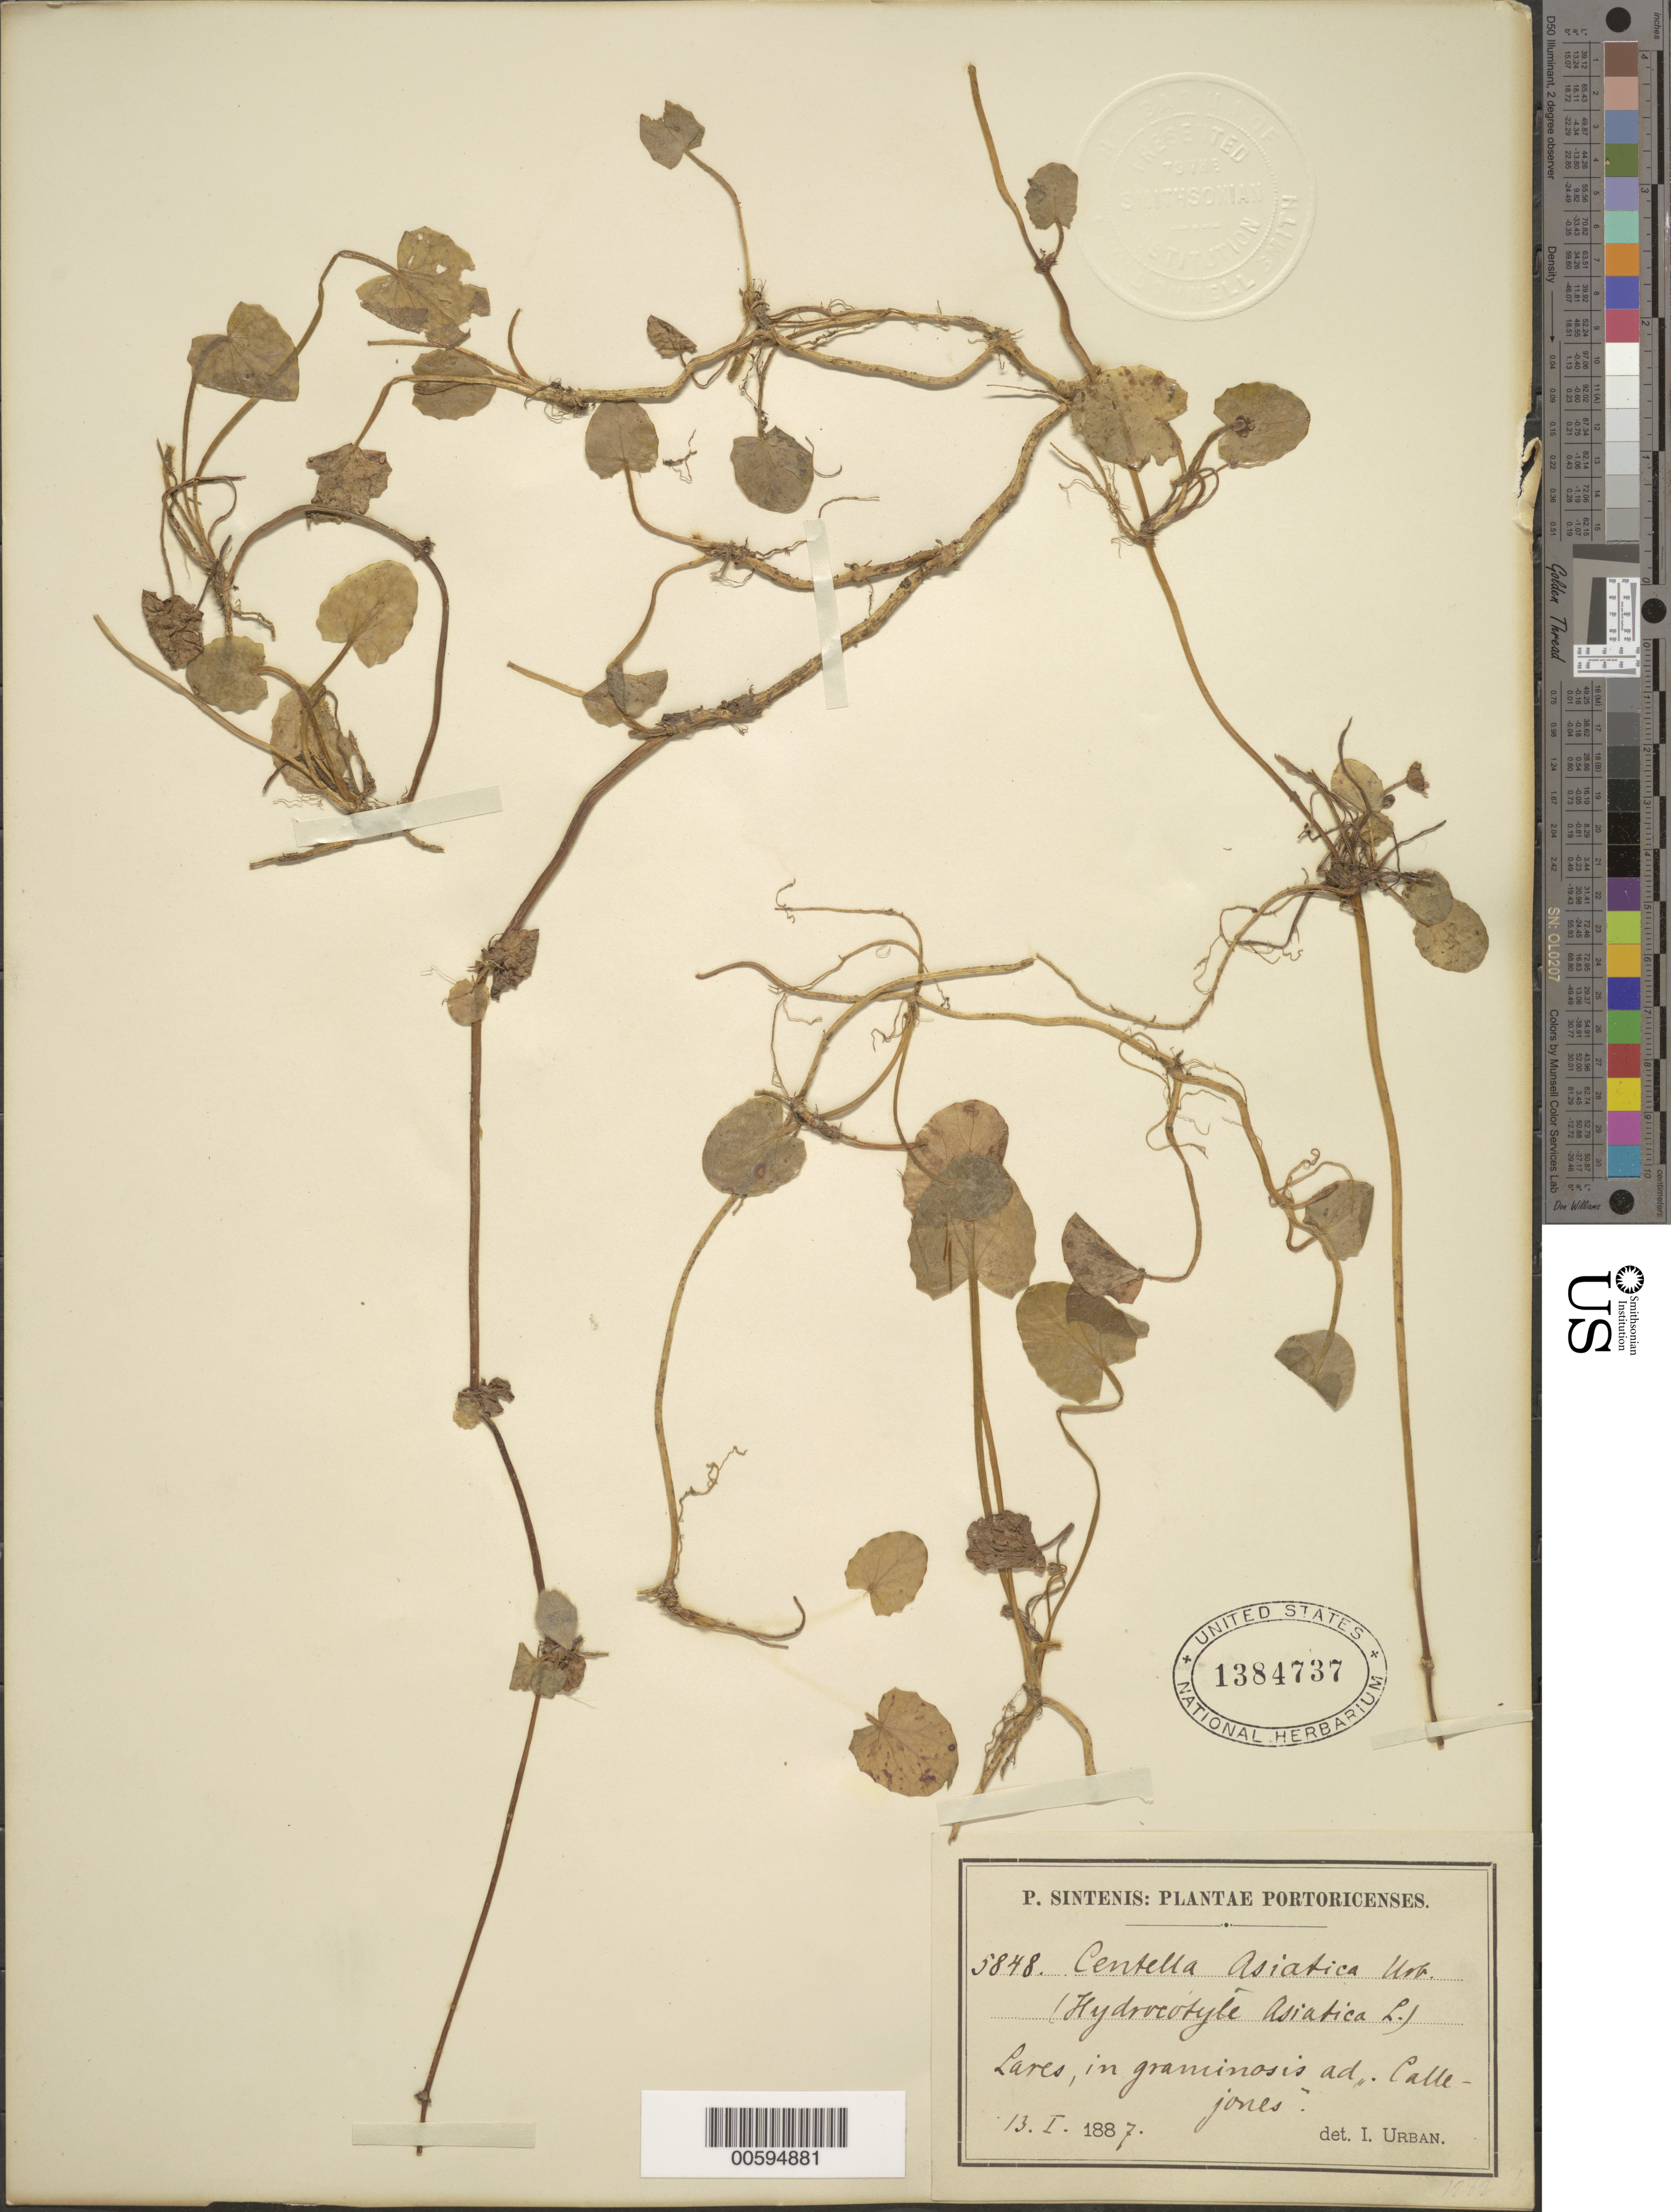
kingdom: Plantae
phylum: Tracheophyta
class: Magnoliopsida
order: Apiales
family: Apiaceae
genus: Centella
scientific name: Centella asiatica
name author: (L.) Urb.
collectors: P. Sintenis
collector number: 5848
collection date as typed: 13 Jan 1887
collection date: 1887-01-13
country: Puerto Rico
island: Greater Antilles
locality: Lares, in graminosis ad Calle-jones.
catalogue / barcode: US 1384737